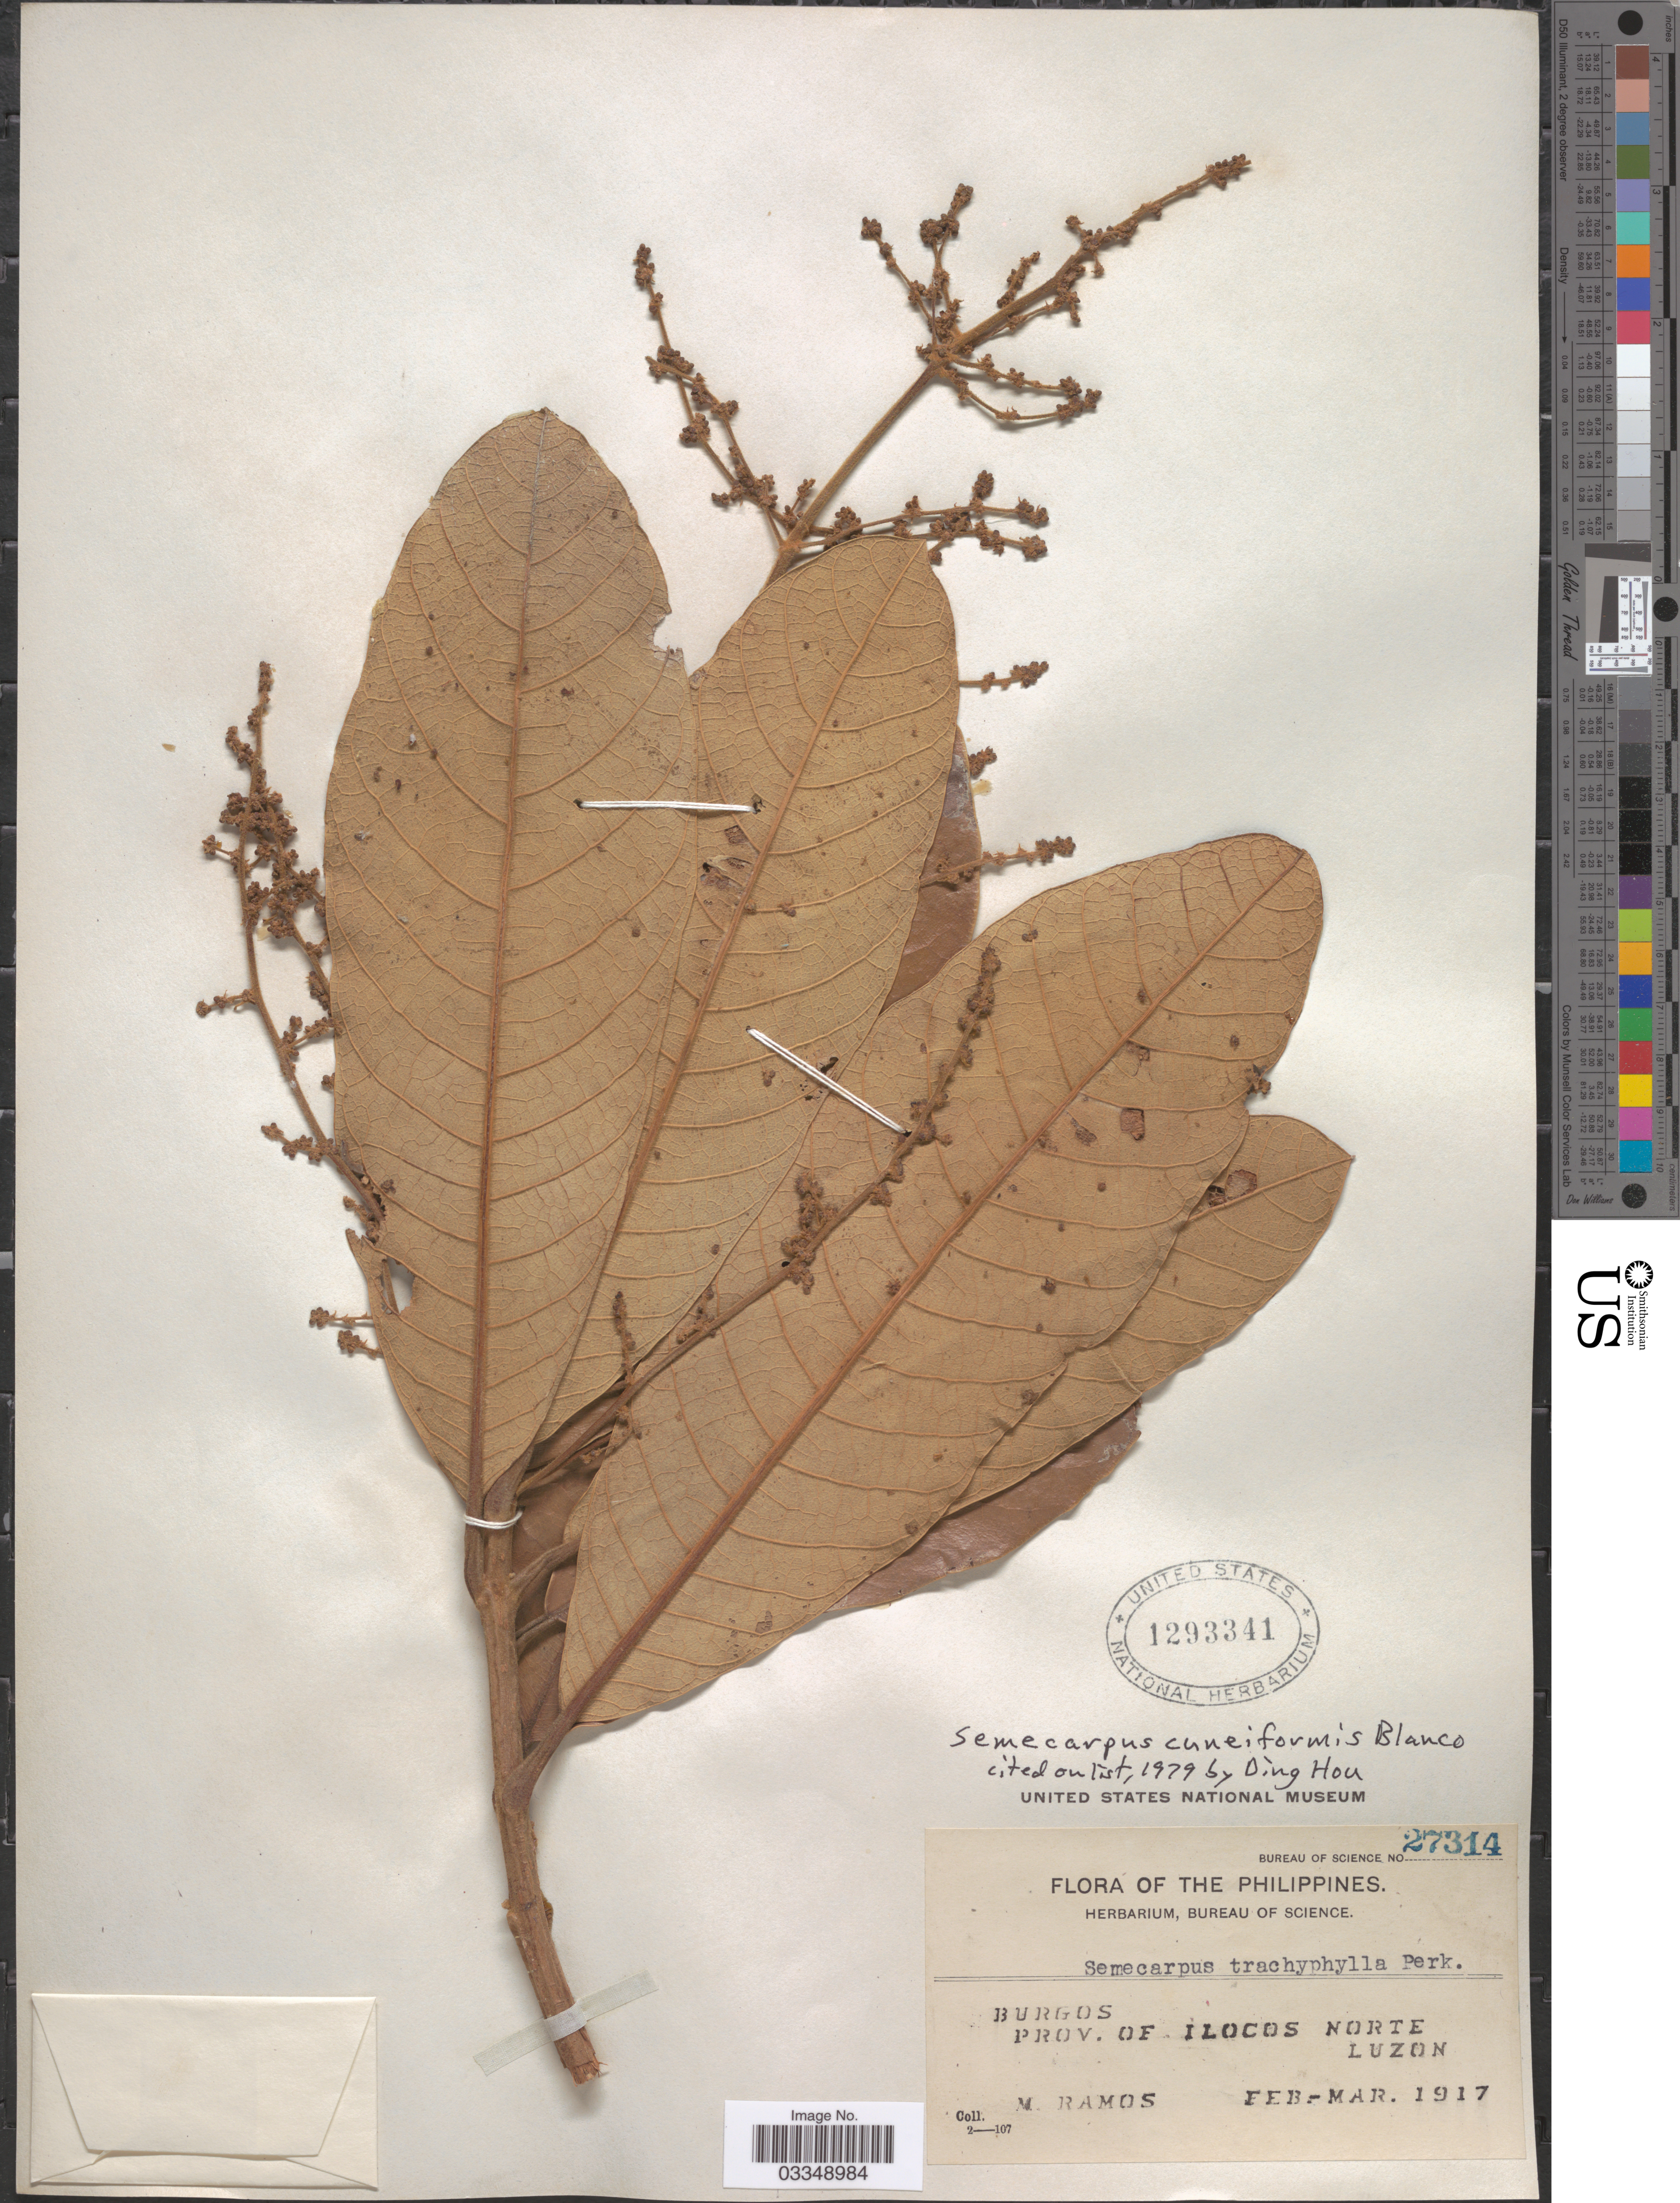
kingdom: Plantae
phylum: Tracheophyta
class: Magnoliopsida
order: Sapindales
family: Anacardiaceae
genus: Semecarpus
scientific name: Semecarpus cuneiformis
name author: Blanco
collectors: M. Ramos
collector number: Bureau of Science 27314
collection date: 1917-02/1917-03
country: Philippines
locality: Burgos. Prov. of Ilocos Norte. Luzon.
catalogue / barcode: US 1293341